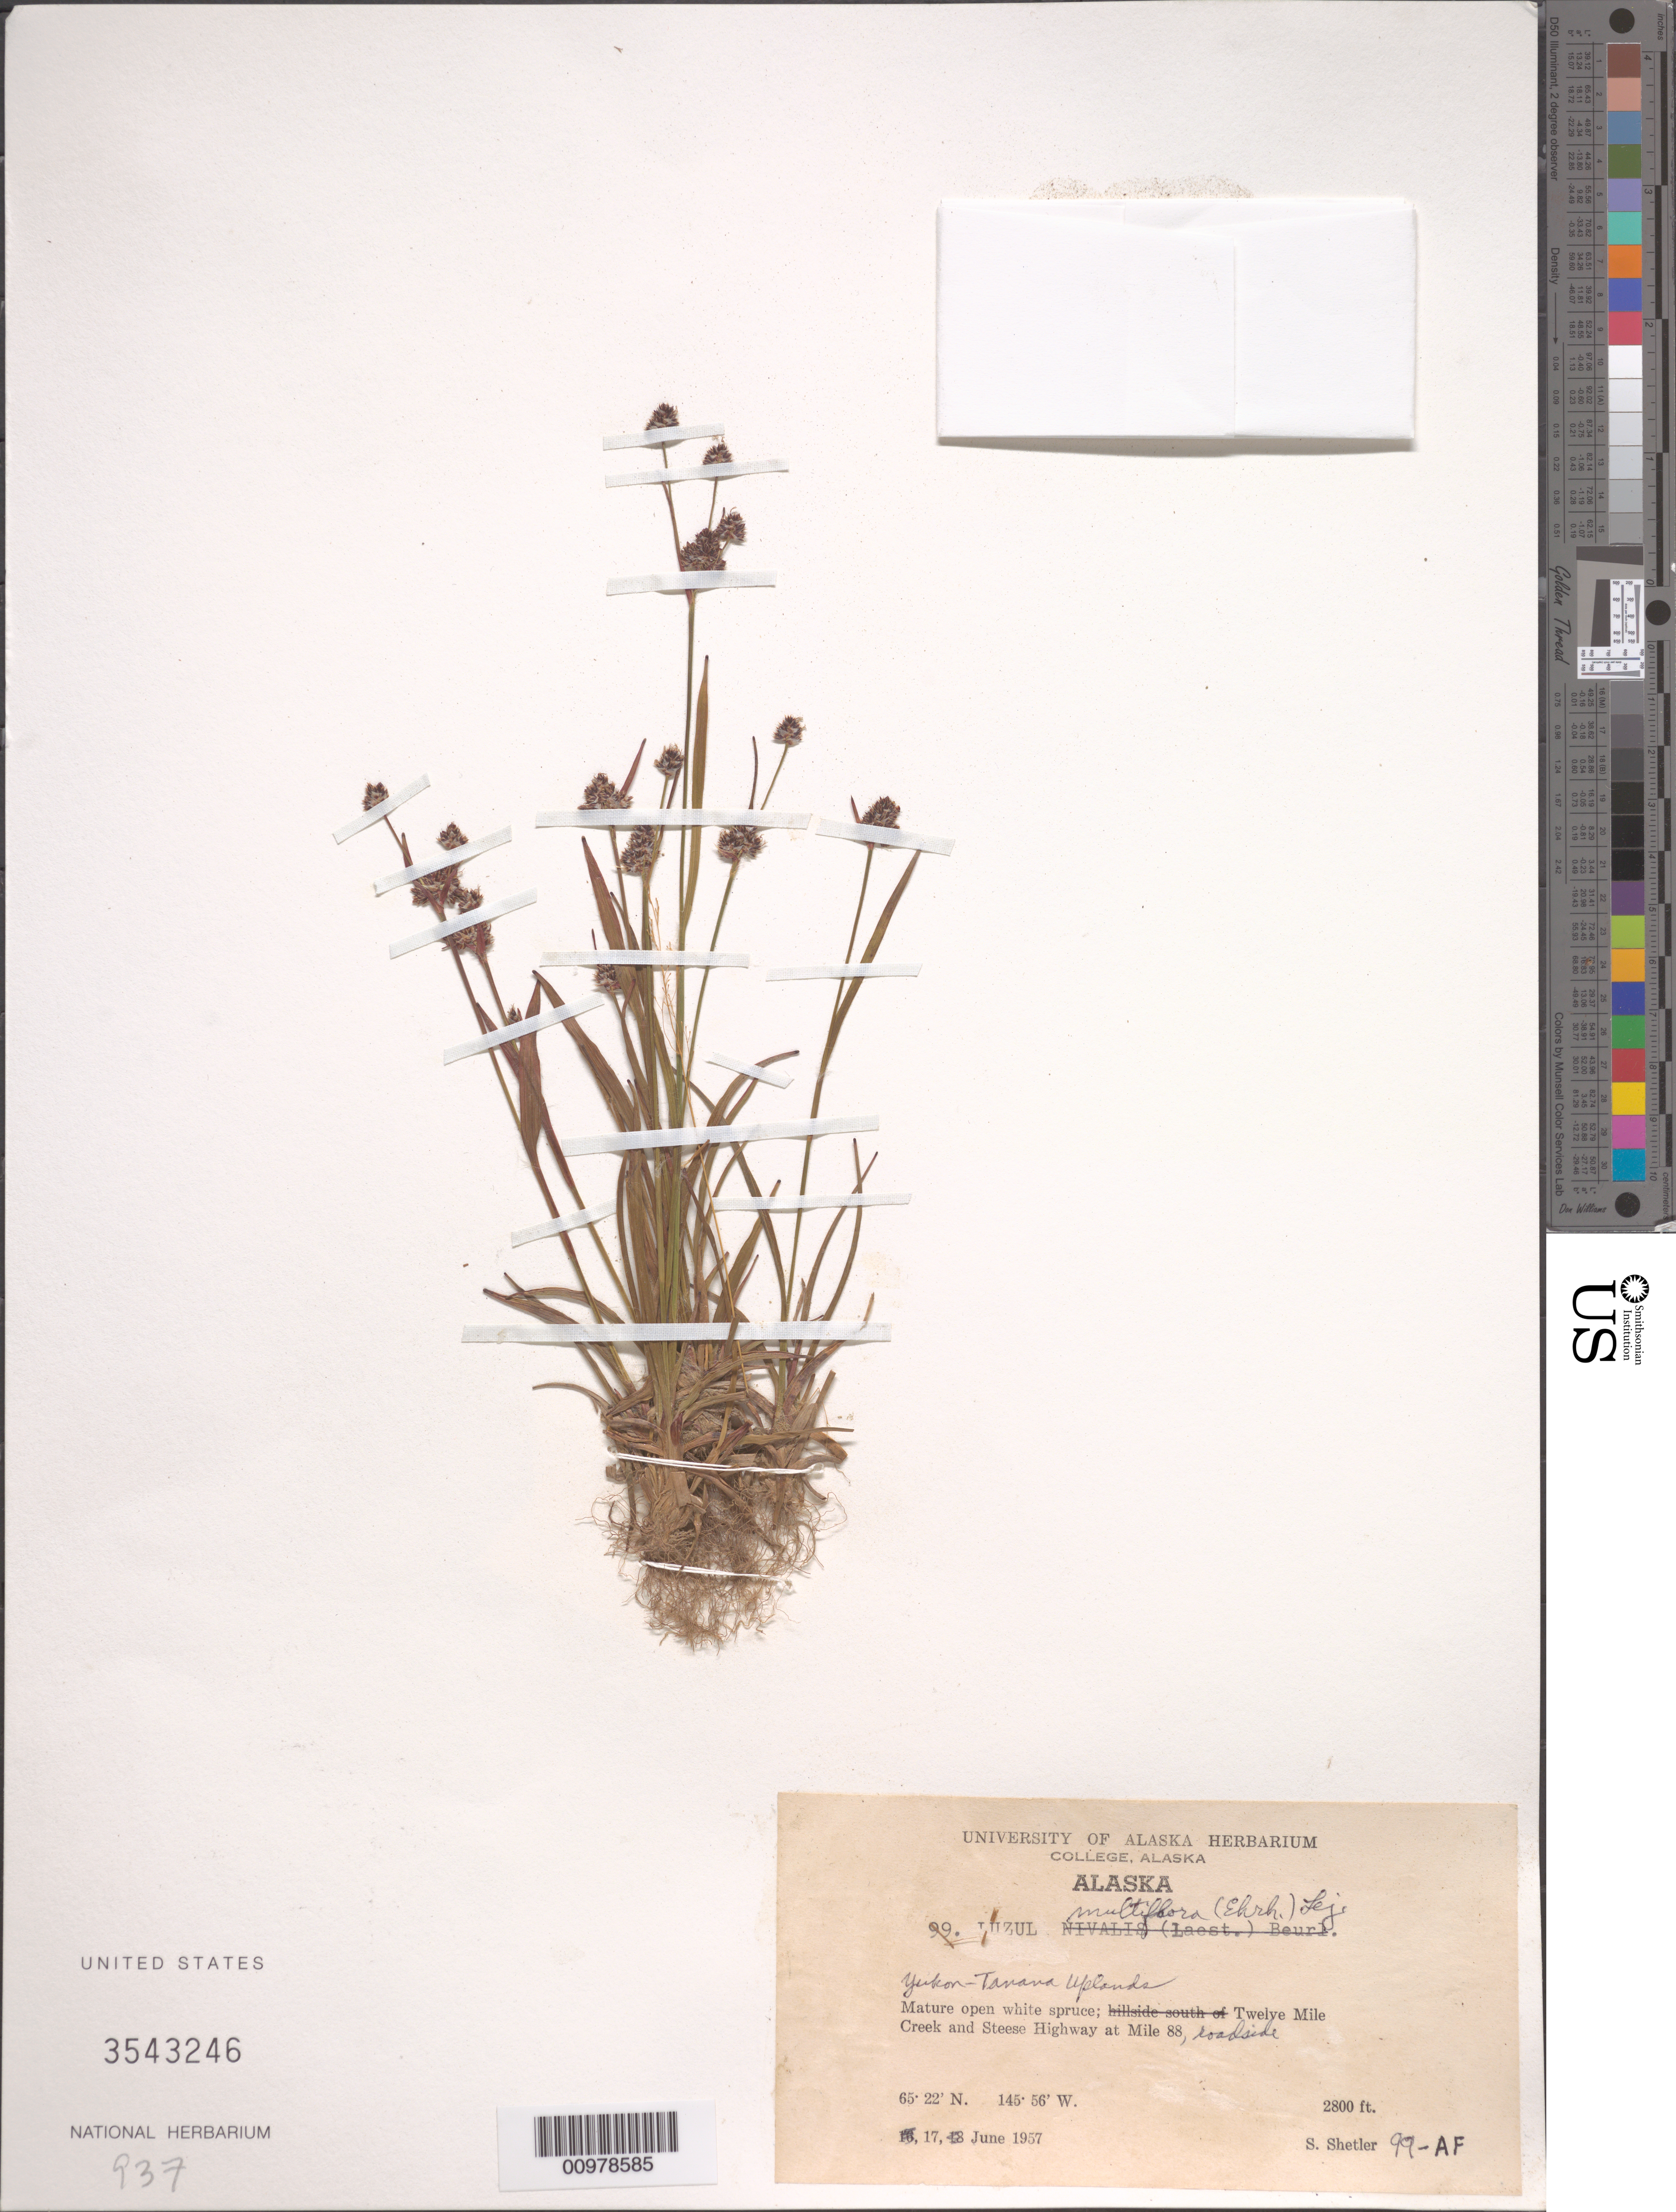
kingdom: Plantae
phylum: Tracheophyta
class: Liliopsida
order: Poales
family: Juncaceae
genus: Luzula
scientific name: Luzula multiflora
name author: (Ehrh.) Lej.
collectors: S. Shetler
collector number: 99-AF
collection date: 1957-06-17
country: United States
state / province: Alaska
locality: Yukon-Tanana Uplands. Twelve Mile Creek and Steese Highway at Mile 88.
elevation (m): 853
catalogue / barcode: US 3543246